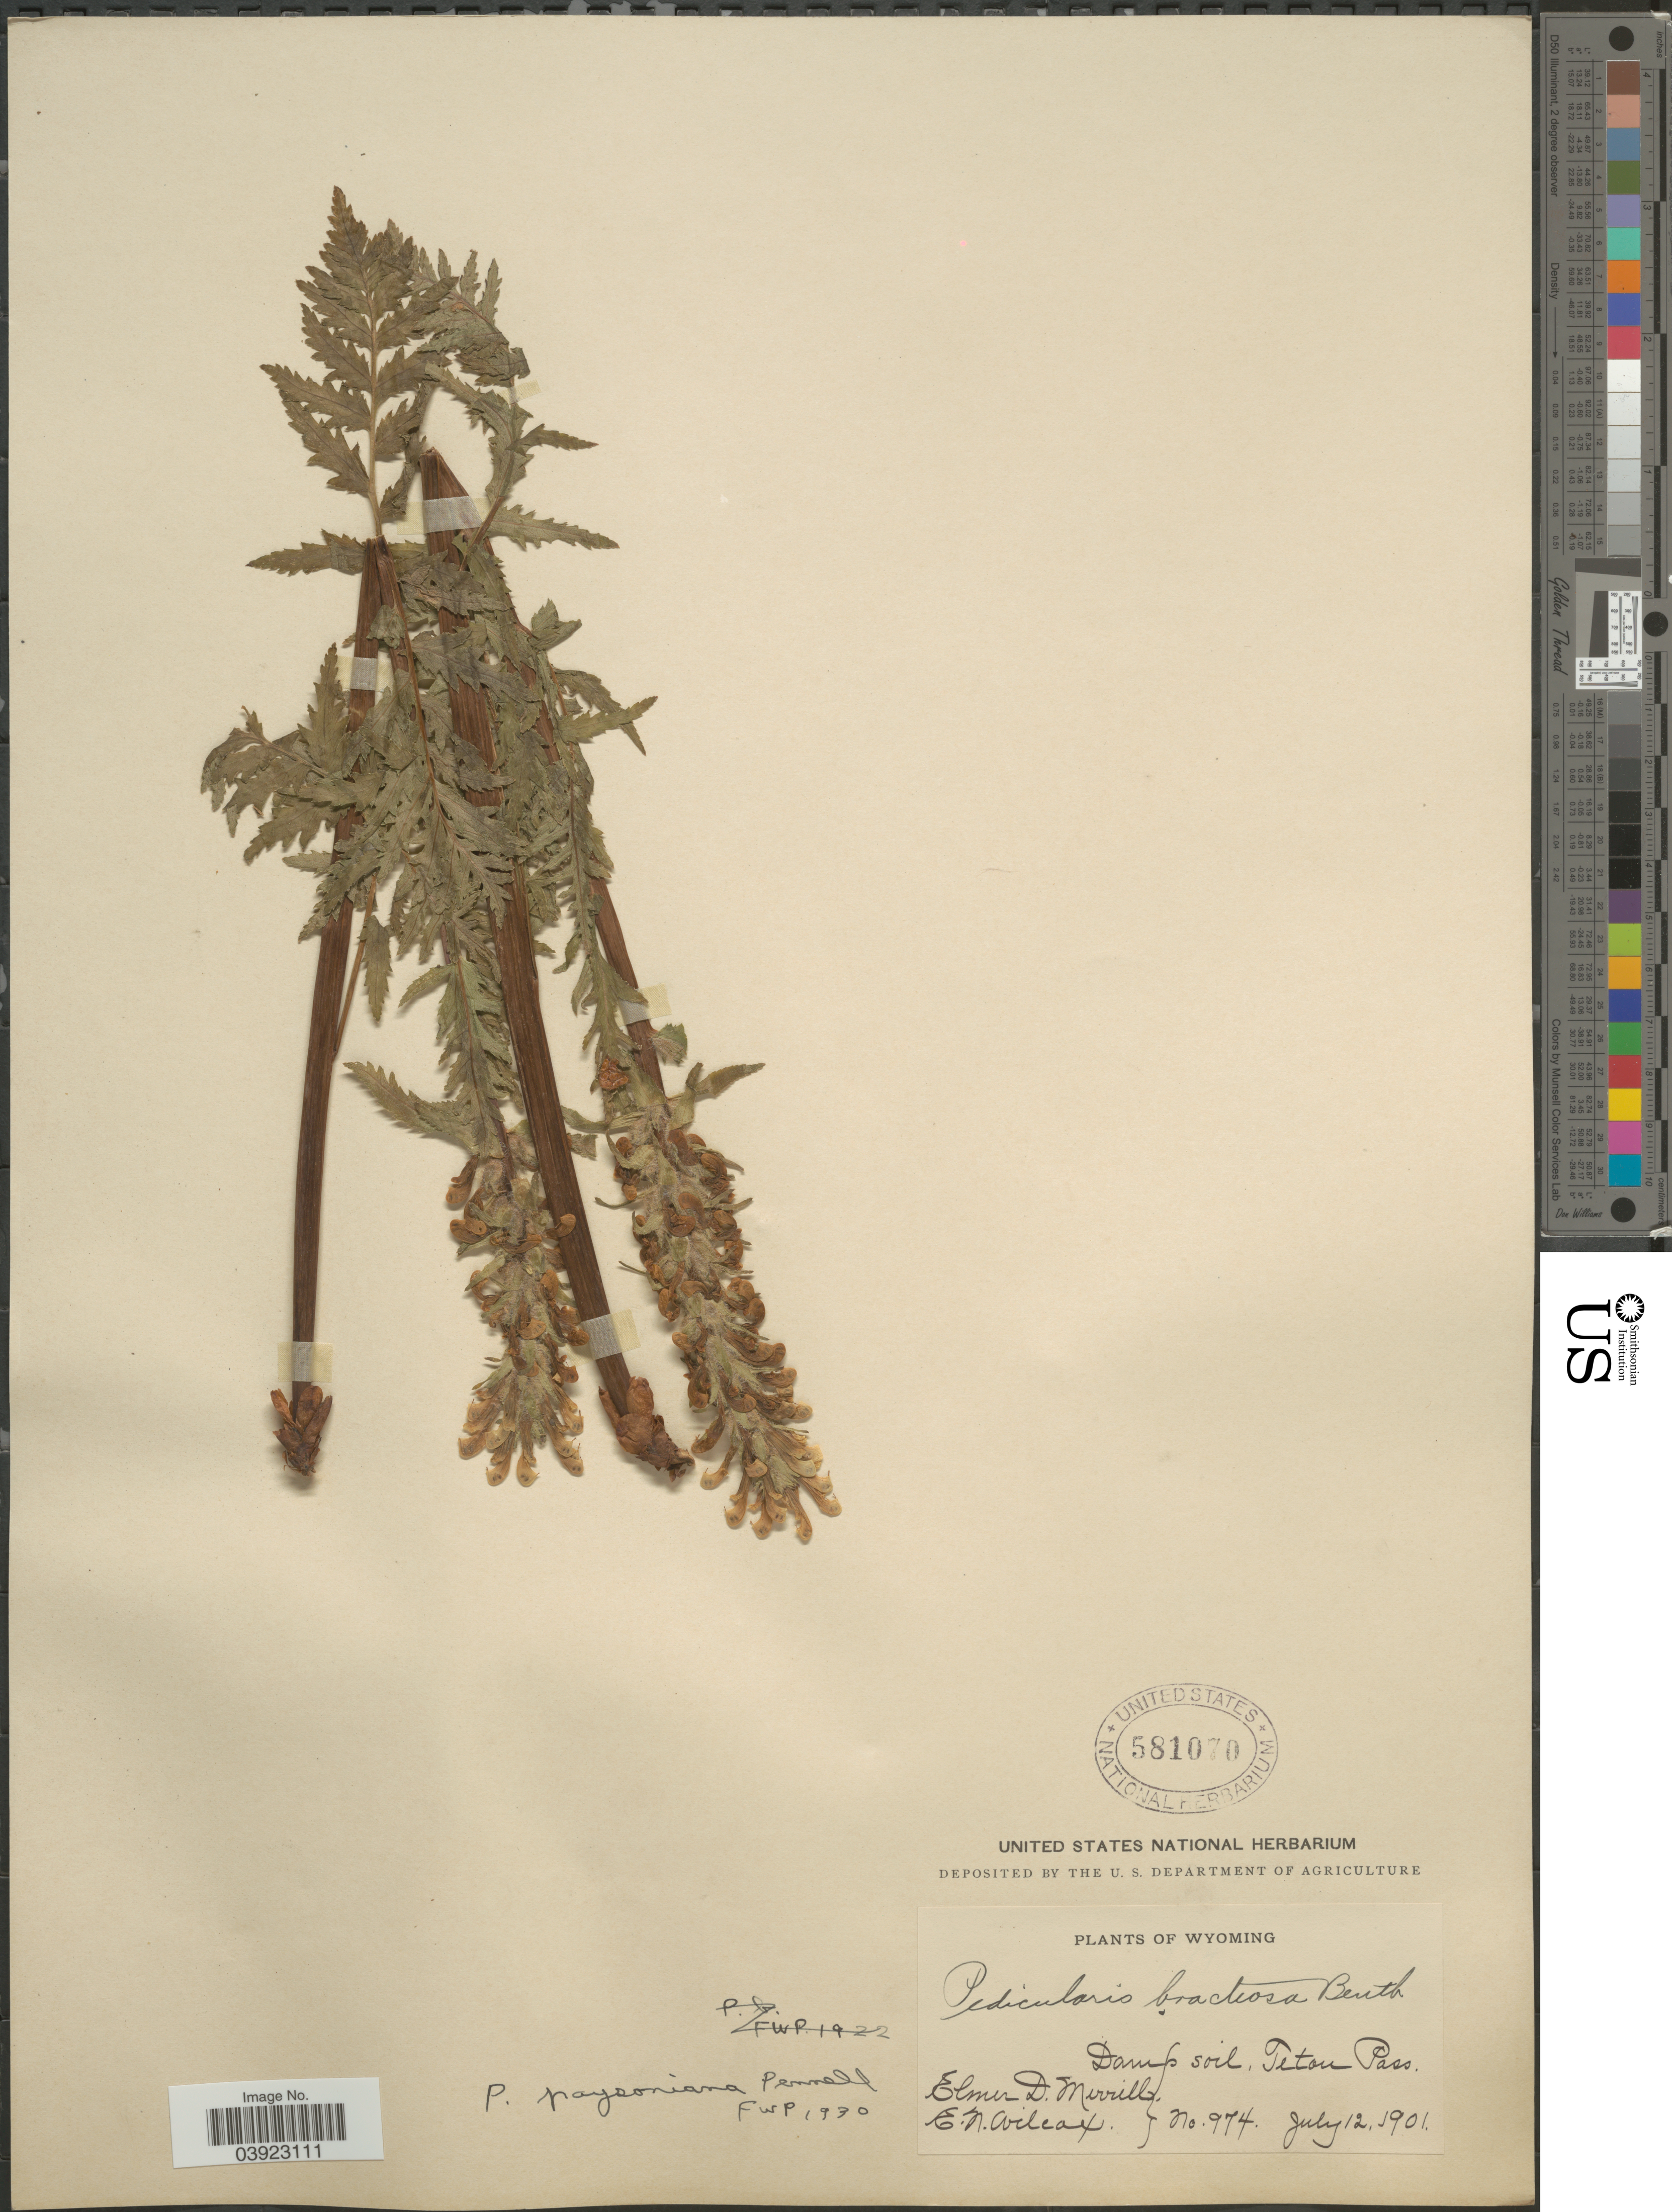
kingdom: Plantae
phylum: Tracheophyta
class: Magnoliopsida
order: Lamiales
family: Orobanchaceae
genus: Pedicularis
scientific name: Pedicularis paysoniana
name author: Pennell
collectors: E. D. Merrill & E. Wilcox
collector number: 974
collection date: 1901-07-12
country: United States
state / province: Wyoming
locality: Damp soil, Teton Pass.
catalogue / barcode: US 581070